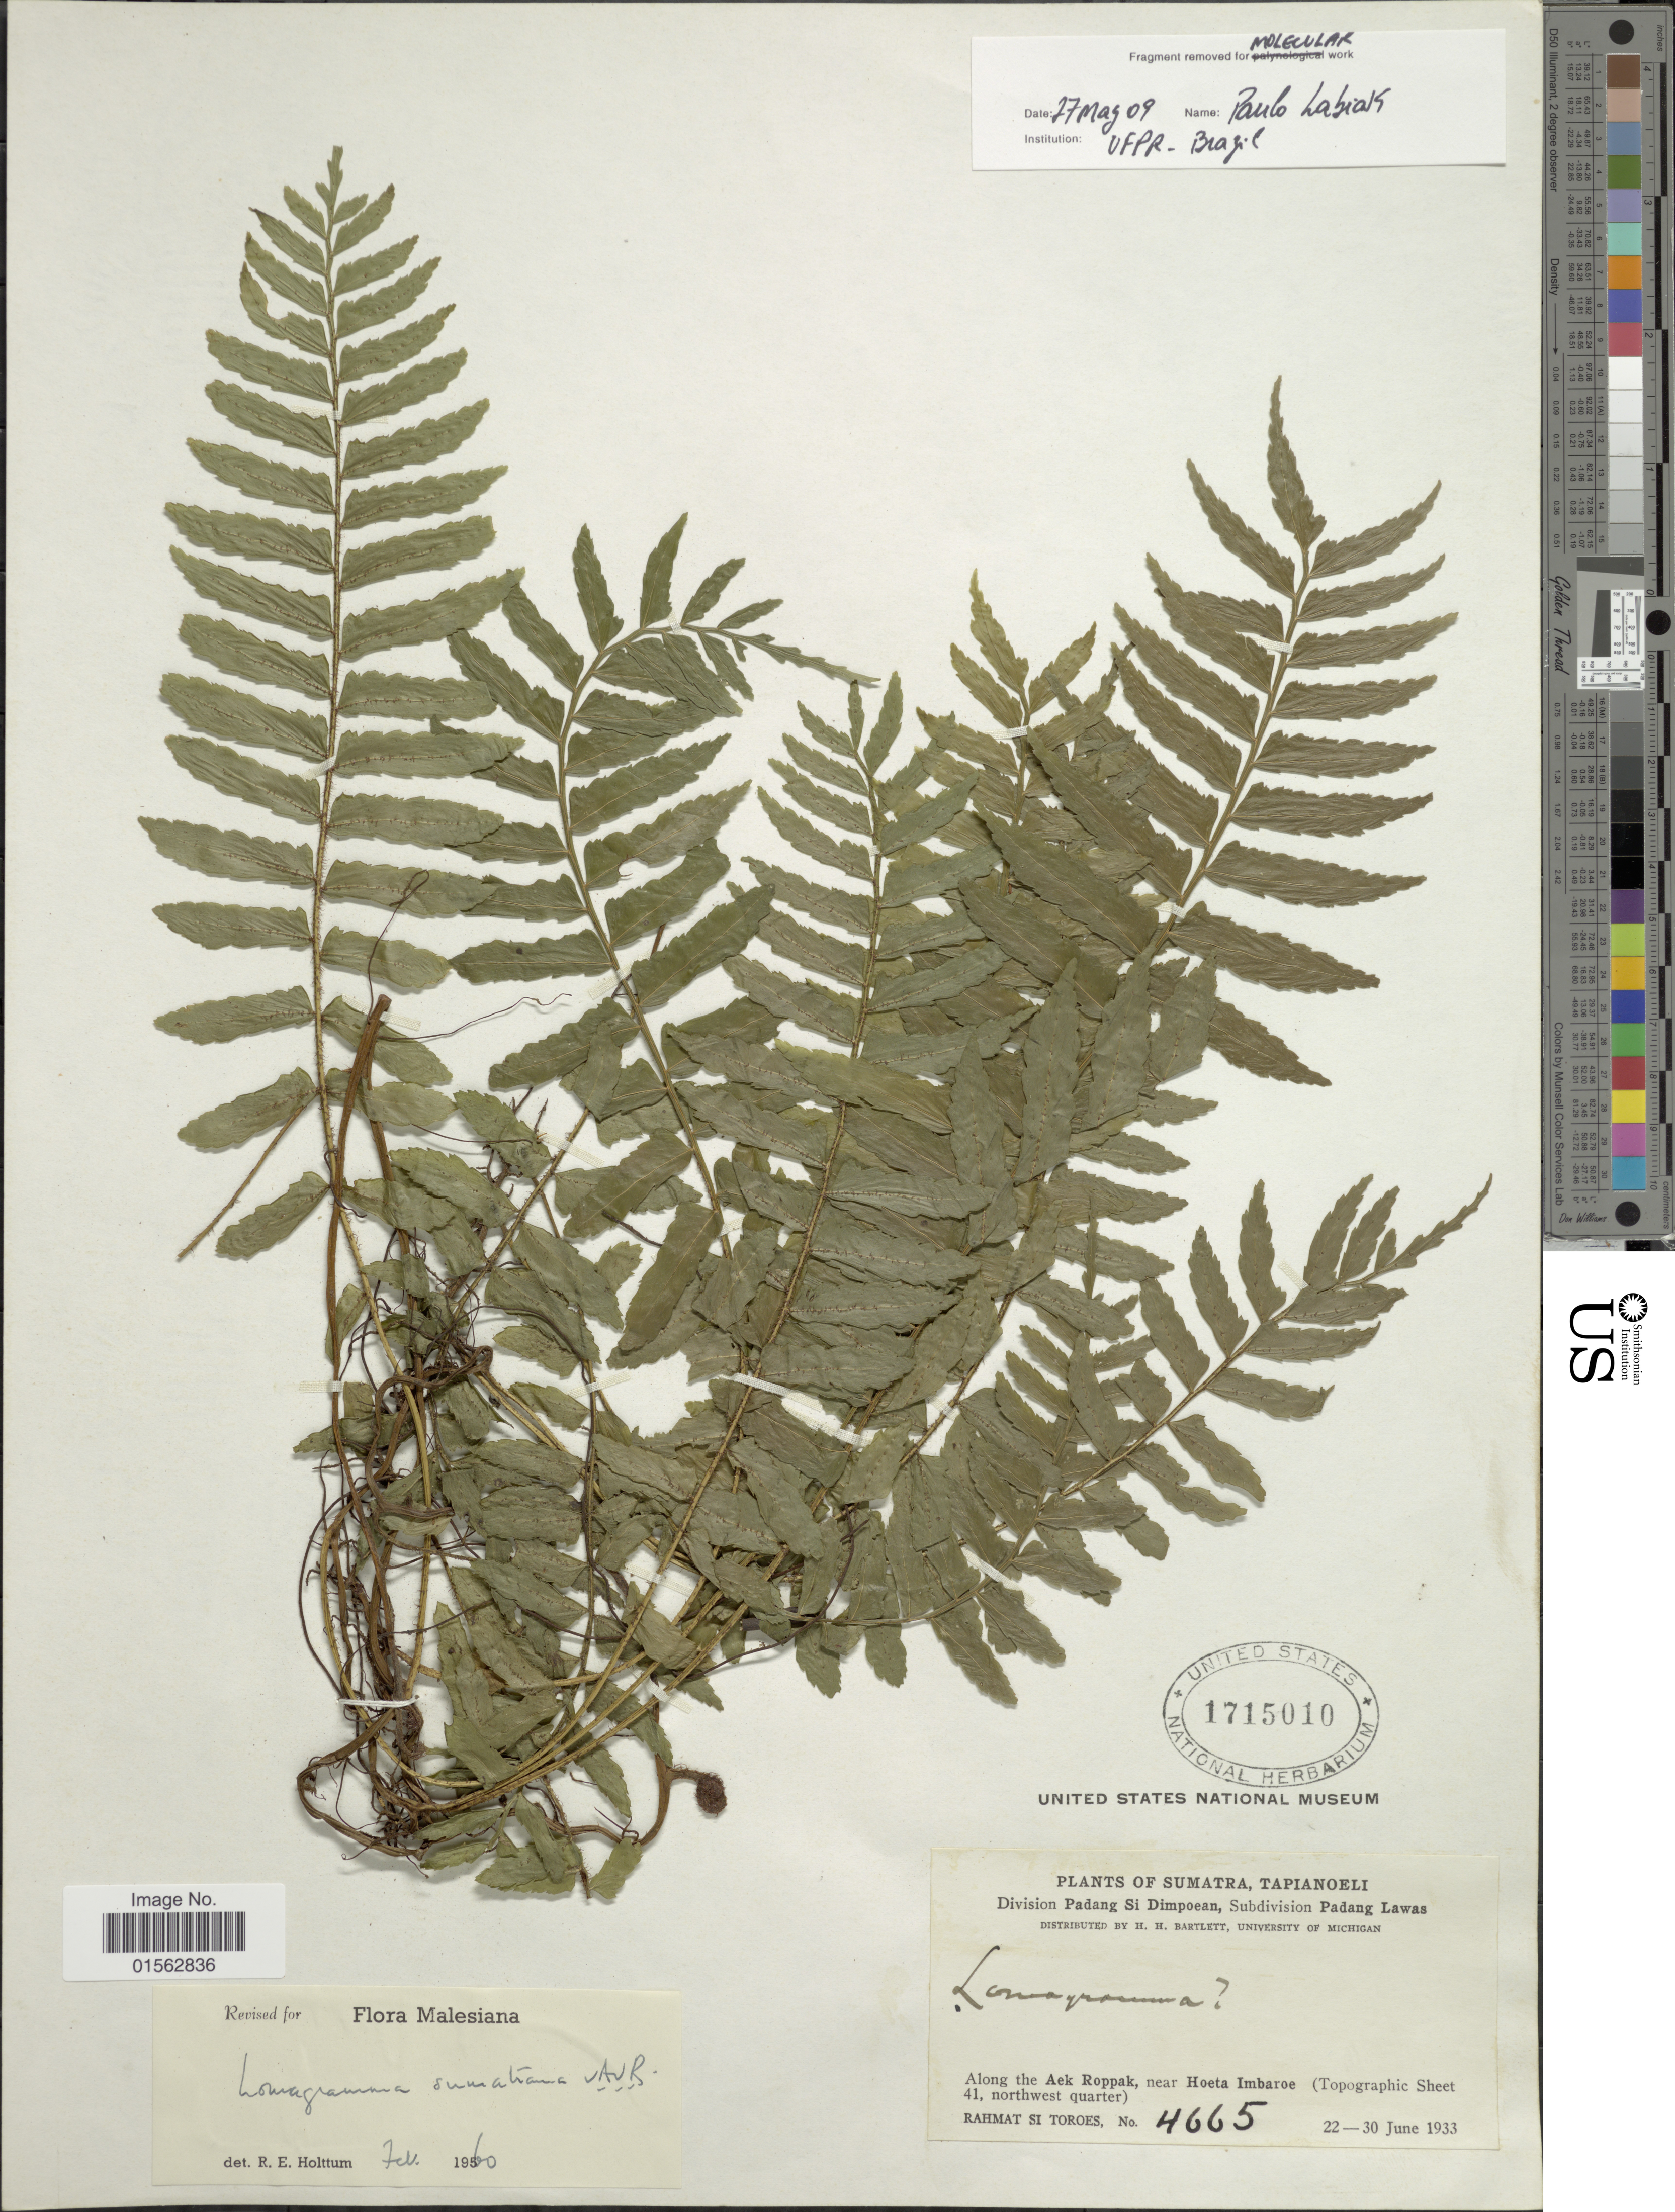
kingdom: Plantae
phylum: Tracheophyta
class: Polypodiopsida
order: Polypodiales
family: Dryopteridaceae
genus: Lomagramma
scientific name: Lomagramma sumatrana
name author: Alderw.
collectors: Rahmat Si Boeea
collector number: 4665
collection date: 1933-06-22/1933-06-30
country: Indonesia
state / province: Sumatra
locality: Tapianoeli, division Padang Si Dimpoean, Subdivison Padang Lawas, along the Aek Roppak, near Hoeta Imbaroe (Topograpic Sheet 41, northwest quarter)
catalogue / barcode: US 1715010